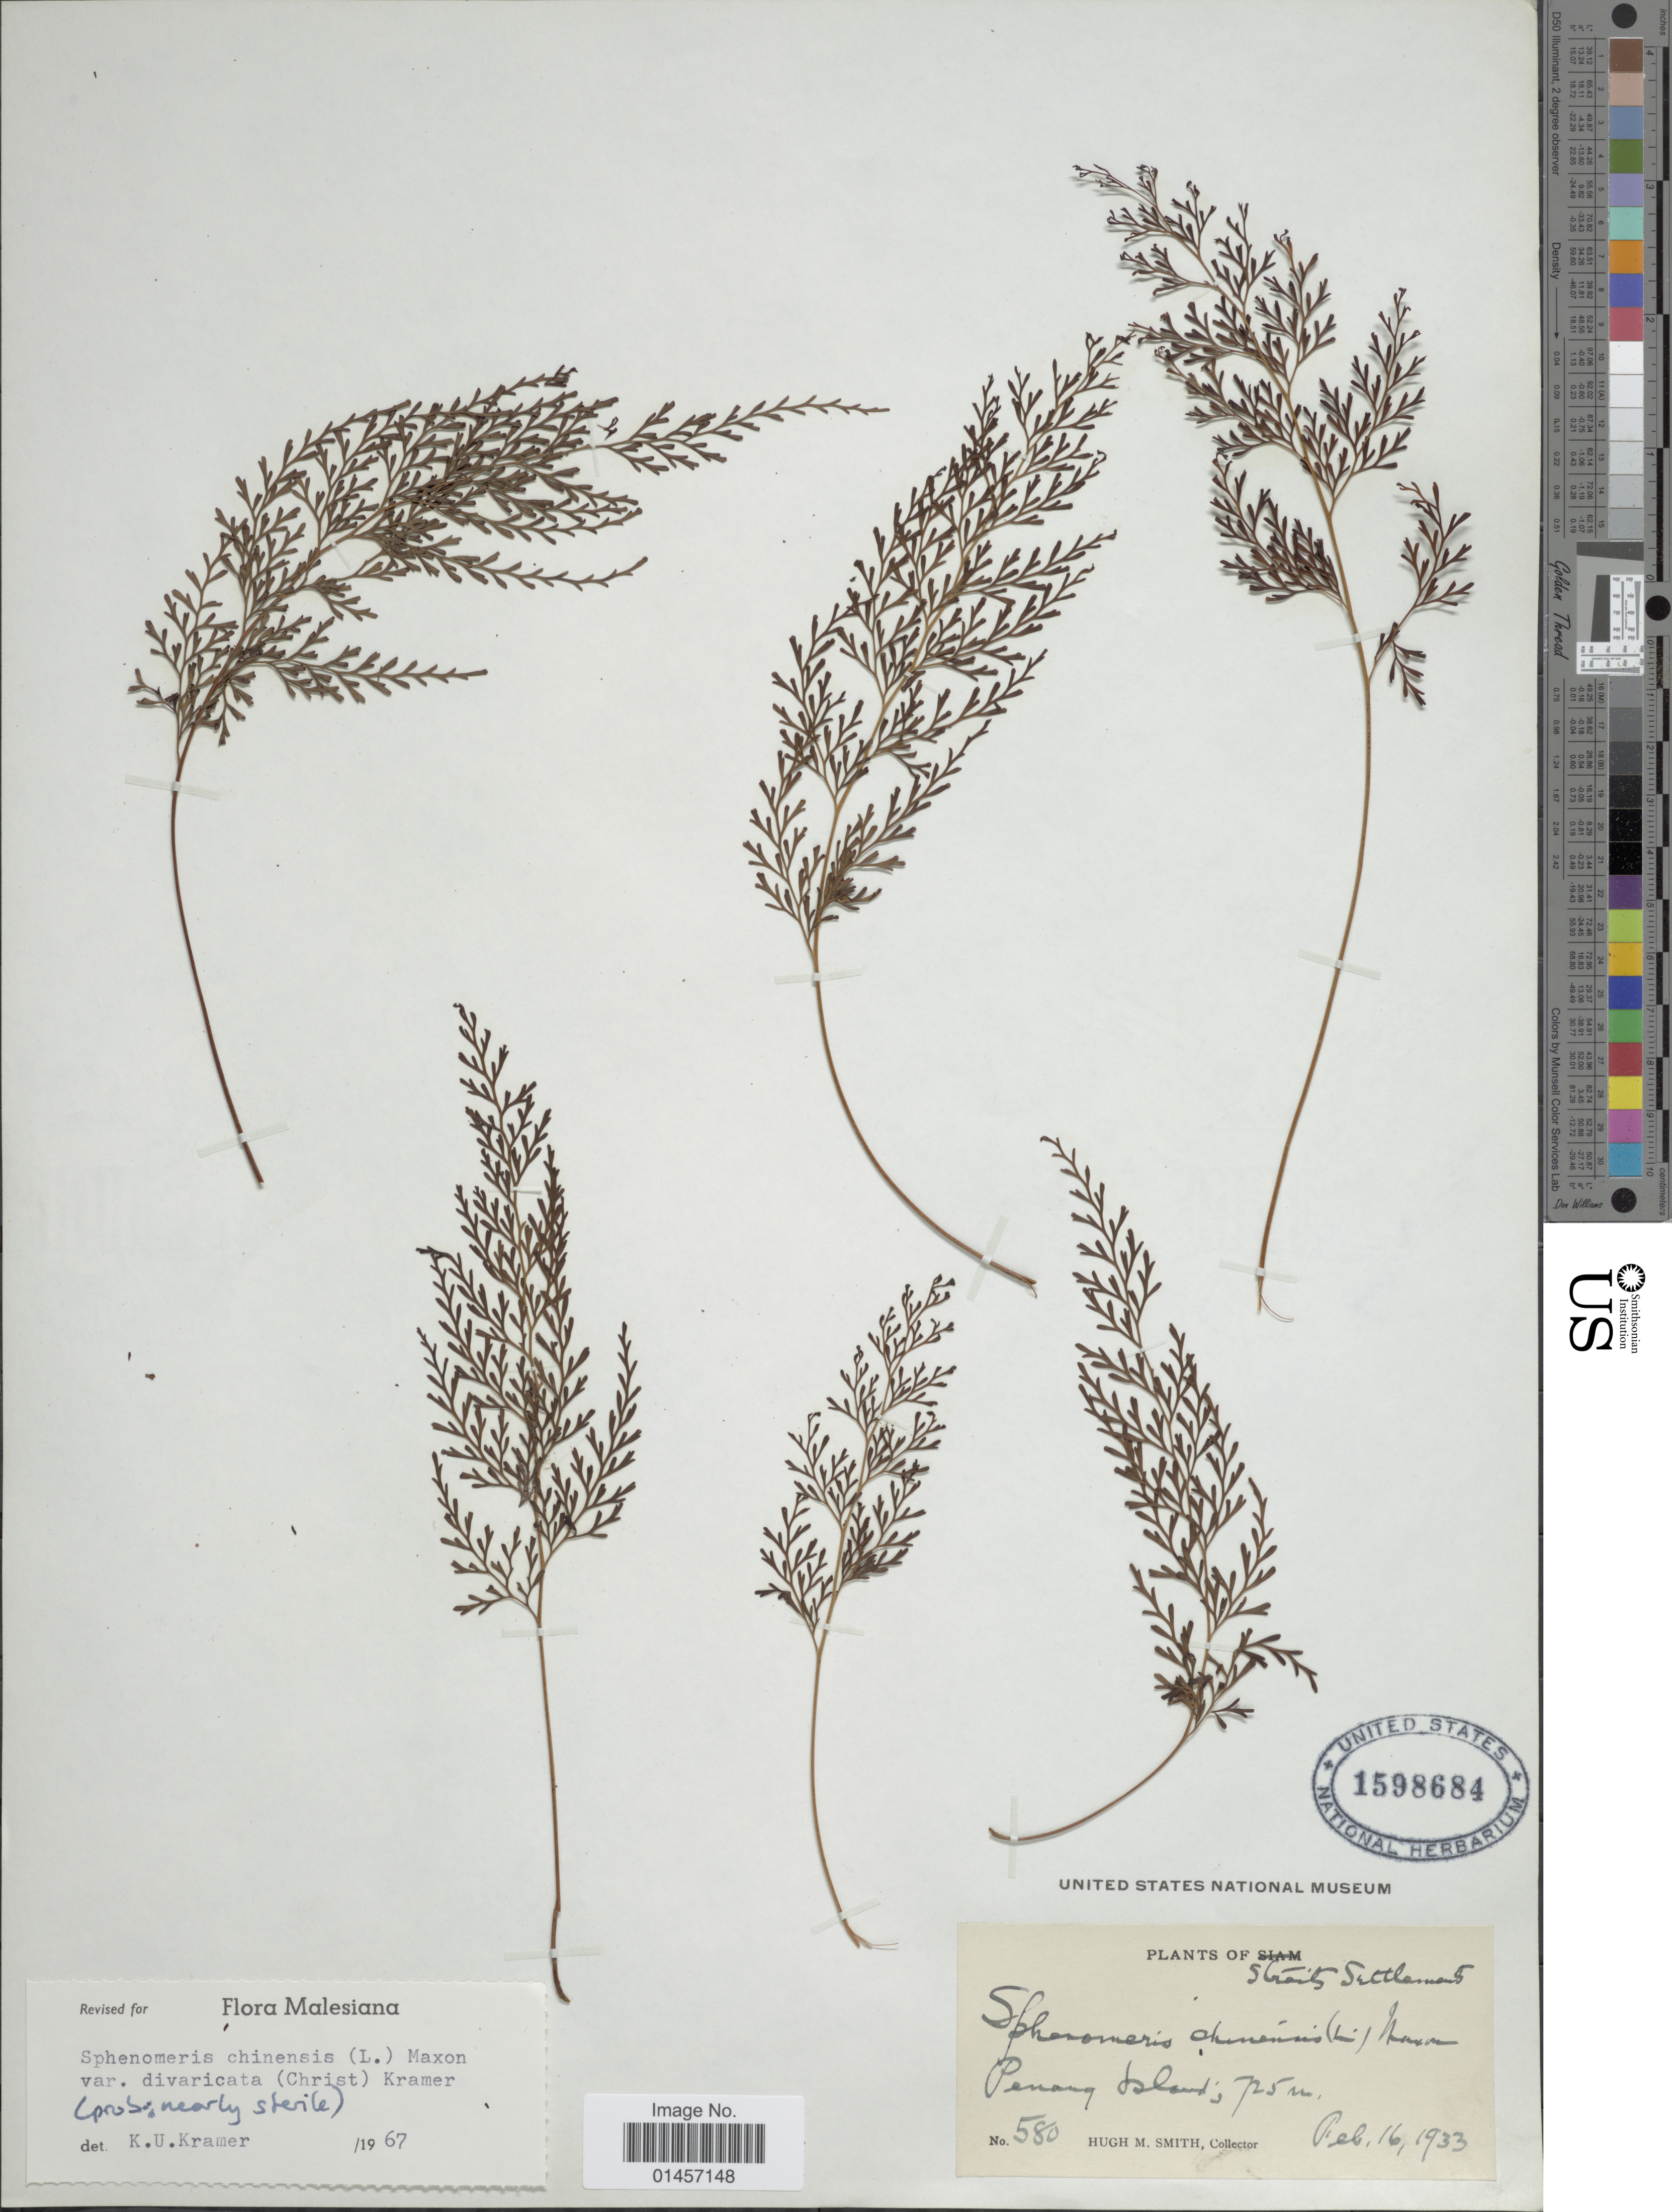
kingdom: Plantae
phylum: Tracheophyta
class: Polypodiopsida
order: Polypodiales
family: Lindsaeaceae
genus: Sphenomeris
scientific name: Sphenomeris chinensis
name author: (L.) Maxon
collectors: H. M. Smith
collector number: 580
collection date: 1933-02-16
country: Malaysia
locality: Straits Settlements, Penang Island.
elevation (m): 725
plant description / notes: Corrected "Straits Suttlemand, Penang Island" to "Straits Settlements, Penang Island."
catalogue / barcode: US 1598684